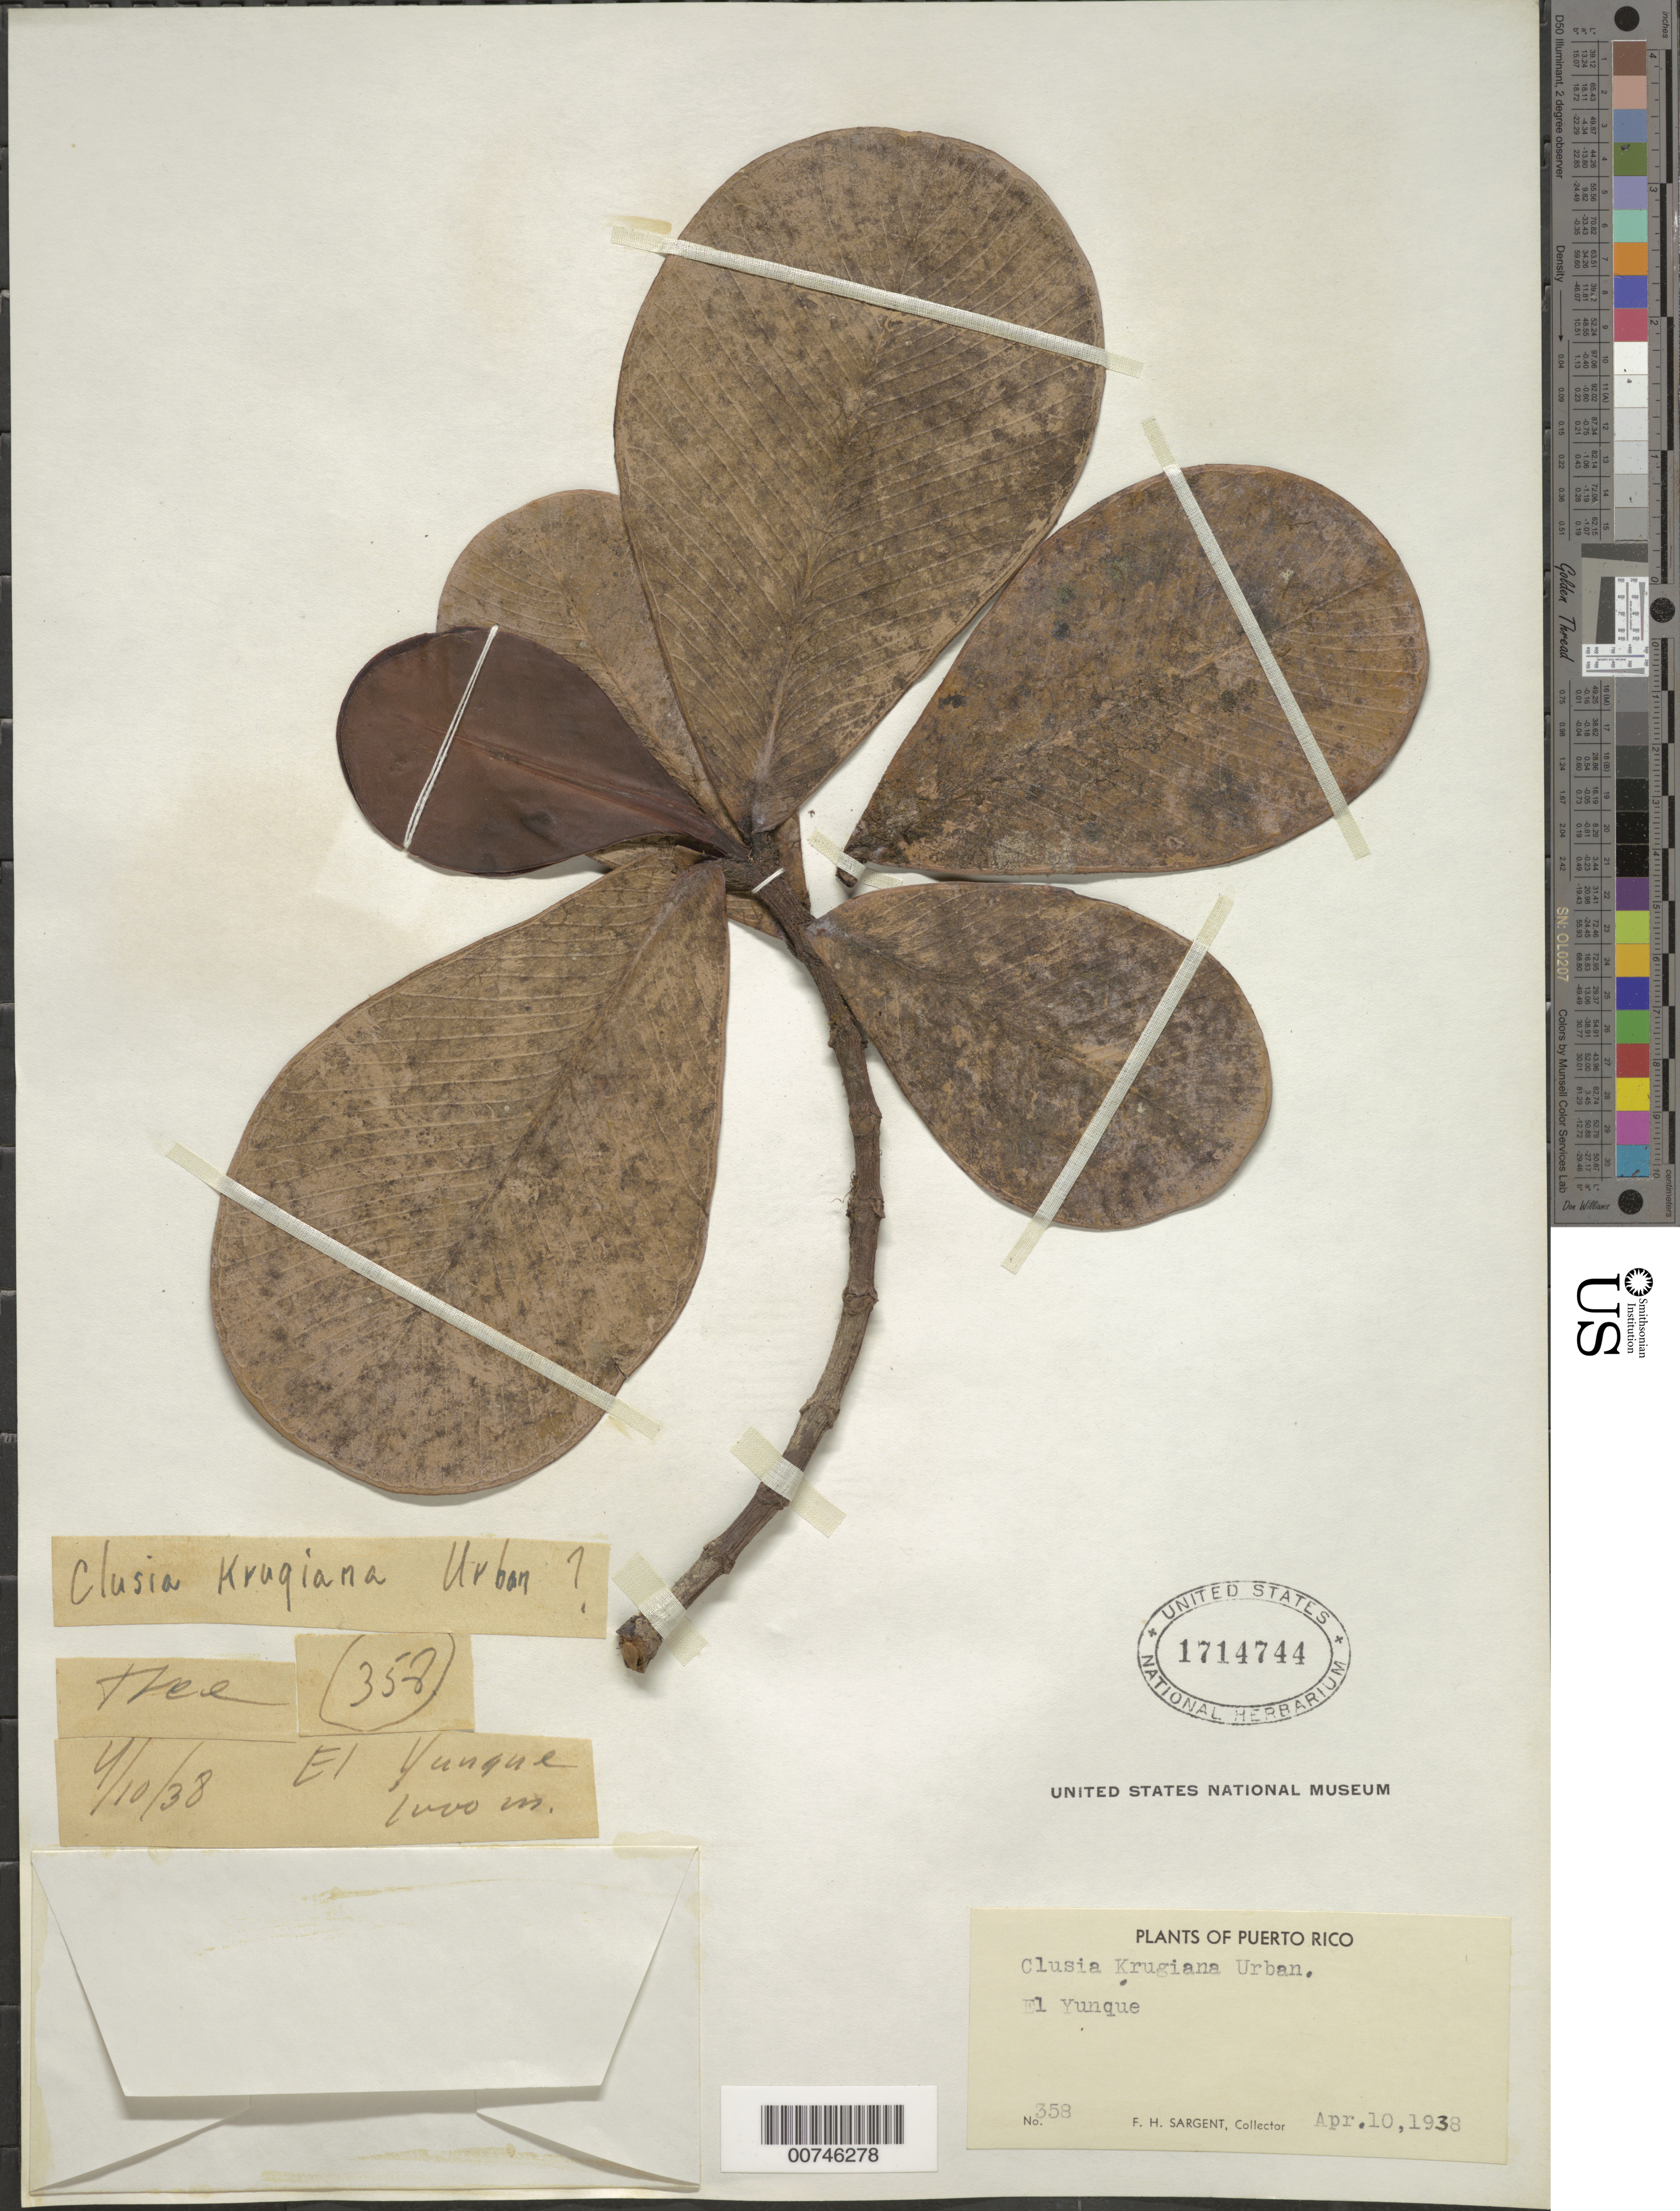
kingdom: Plantae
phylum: Tracheophyta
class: Magnoliopsida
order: Malpighiales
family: Clusiaceae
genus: Clusia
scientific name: Clusia clusioides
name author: (Griseb.) D'Arcy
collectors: F. H. Sargent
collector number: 358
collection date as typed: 10 Apr 1938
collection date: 1938-04-10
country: Puerto Rico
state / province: Río Grande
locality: El Yunque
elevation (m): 1000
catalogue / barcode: US 1714744